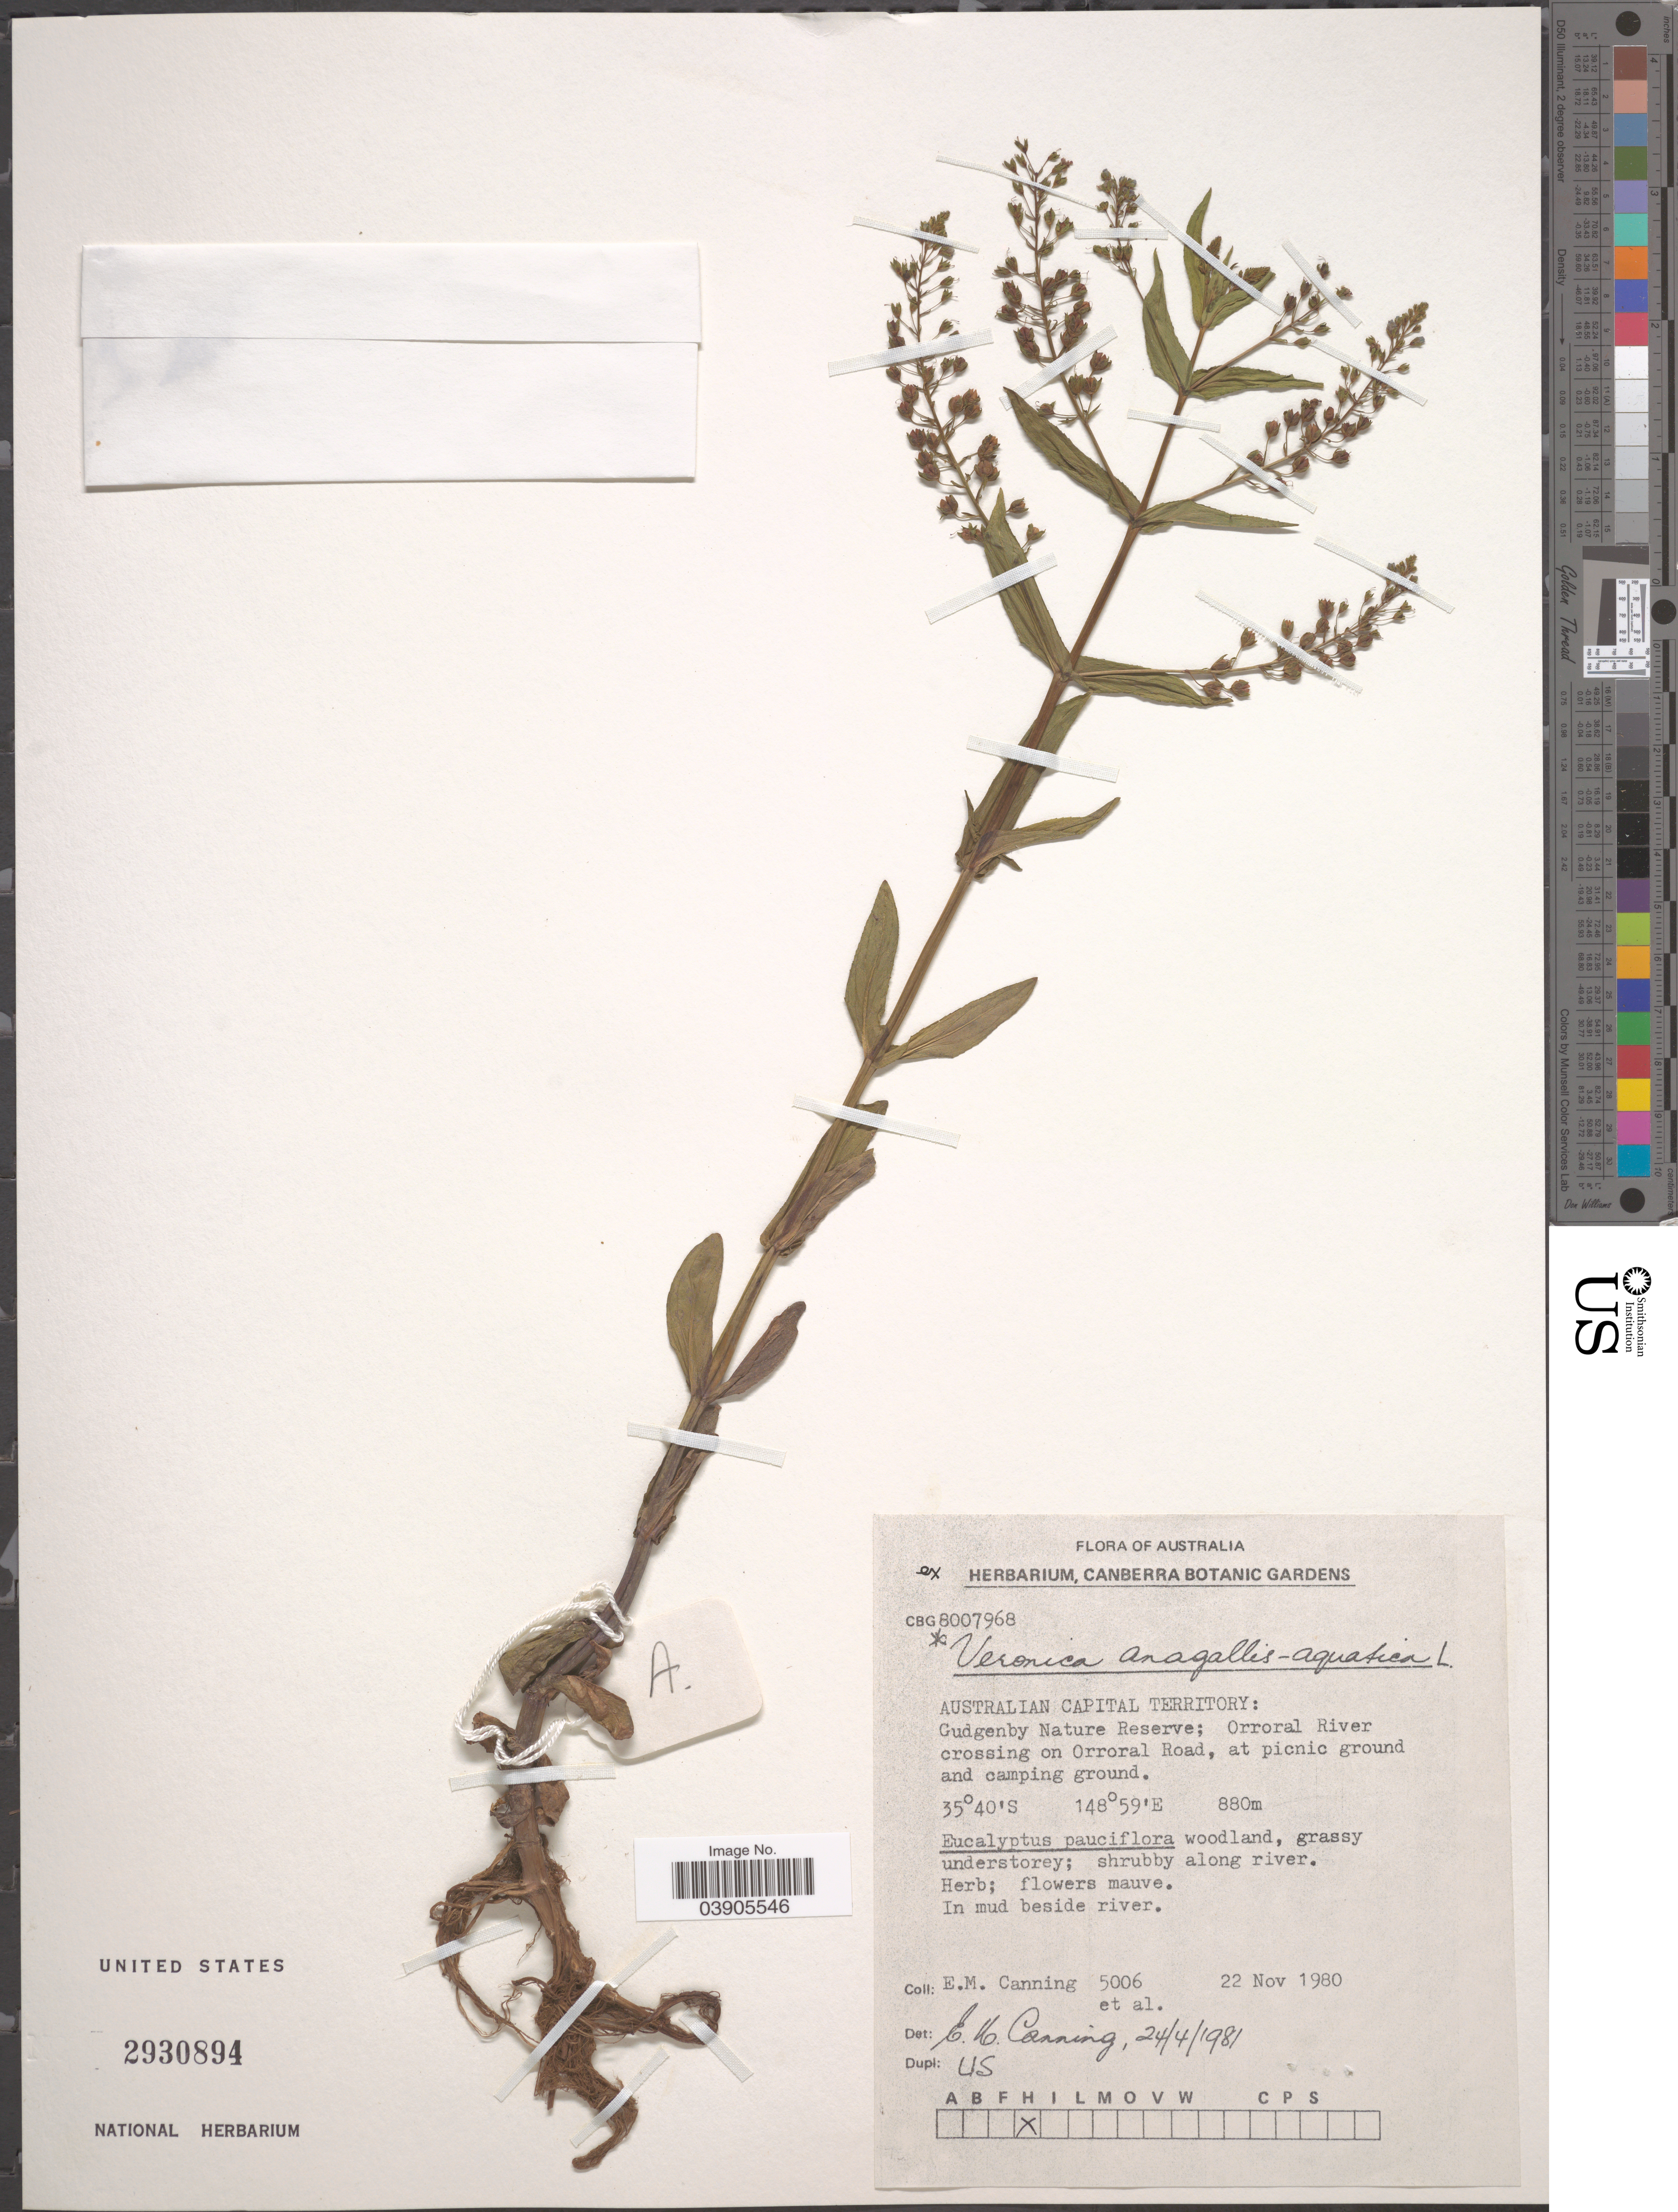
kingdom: Plantae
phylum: Tracheophyta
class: Magnoliopsida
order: Lamiales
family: Plantaginaceae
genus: Veronica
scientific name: Veronica anagallis-aquatica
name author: L.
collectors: E. Canning & et al.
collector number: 5006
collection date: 1980-11-22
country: Australia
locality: Australian Capital Territory: Gudgenby Nature Reserve; Orroral River crossing on Orroral Road, at picnic ground and camping ground.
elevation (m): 880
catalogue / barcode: US 2930894